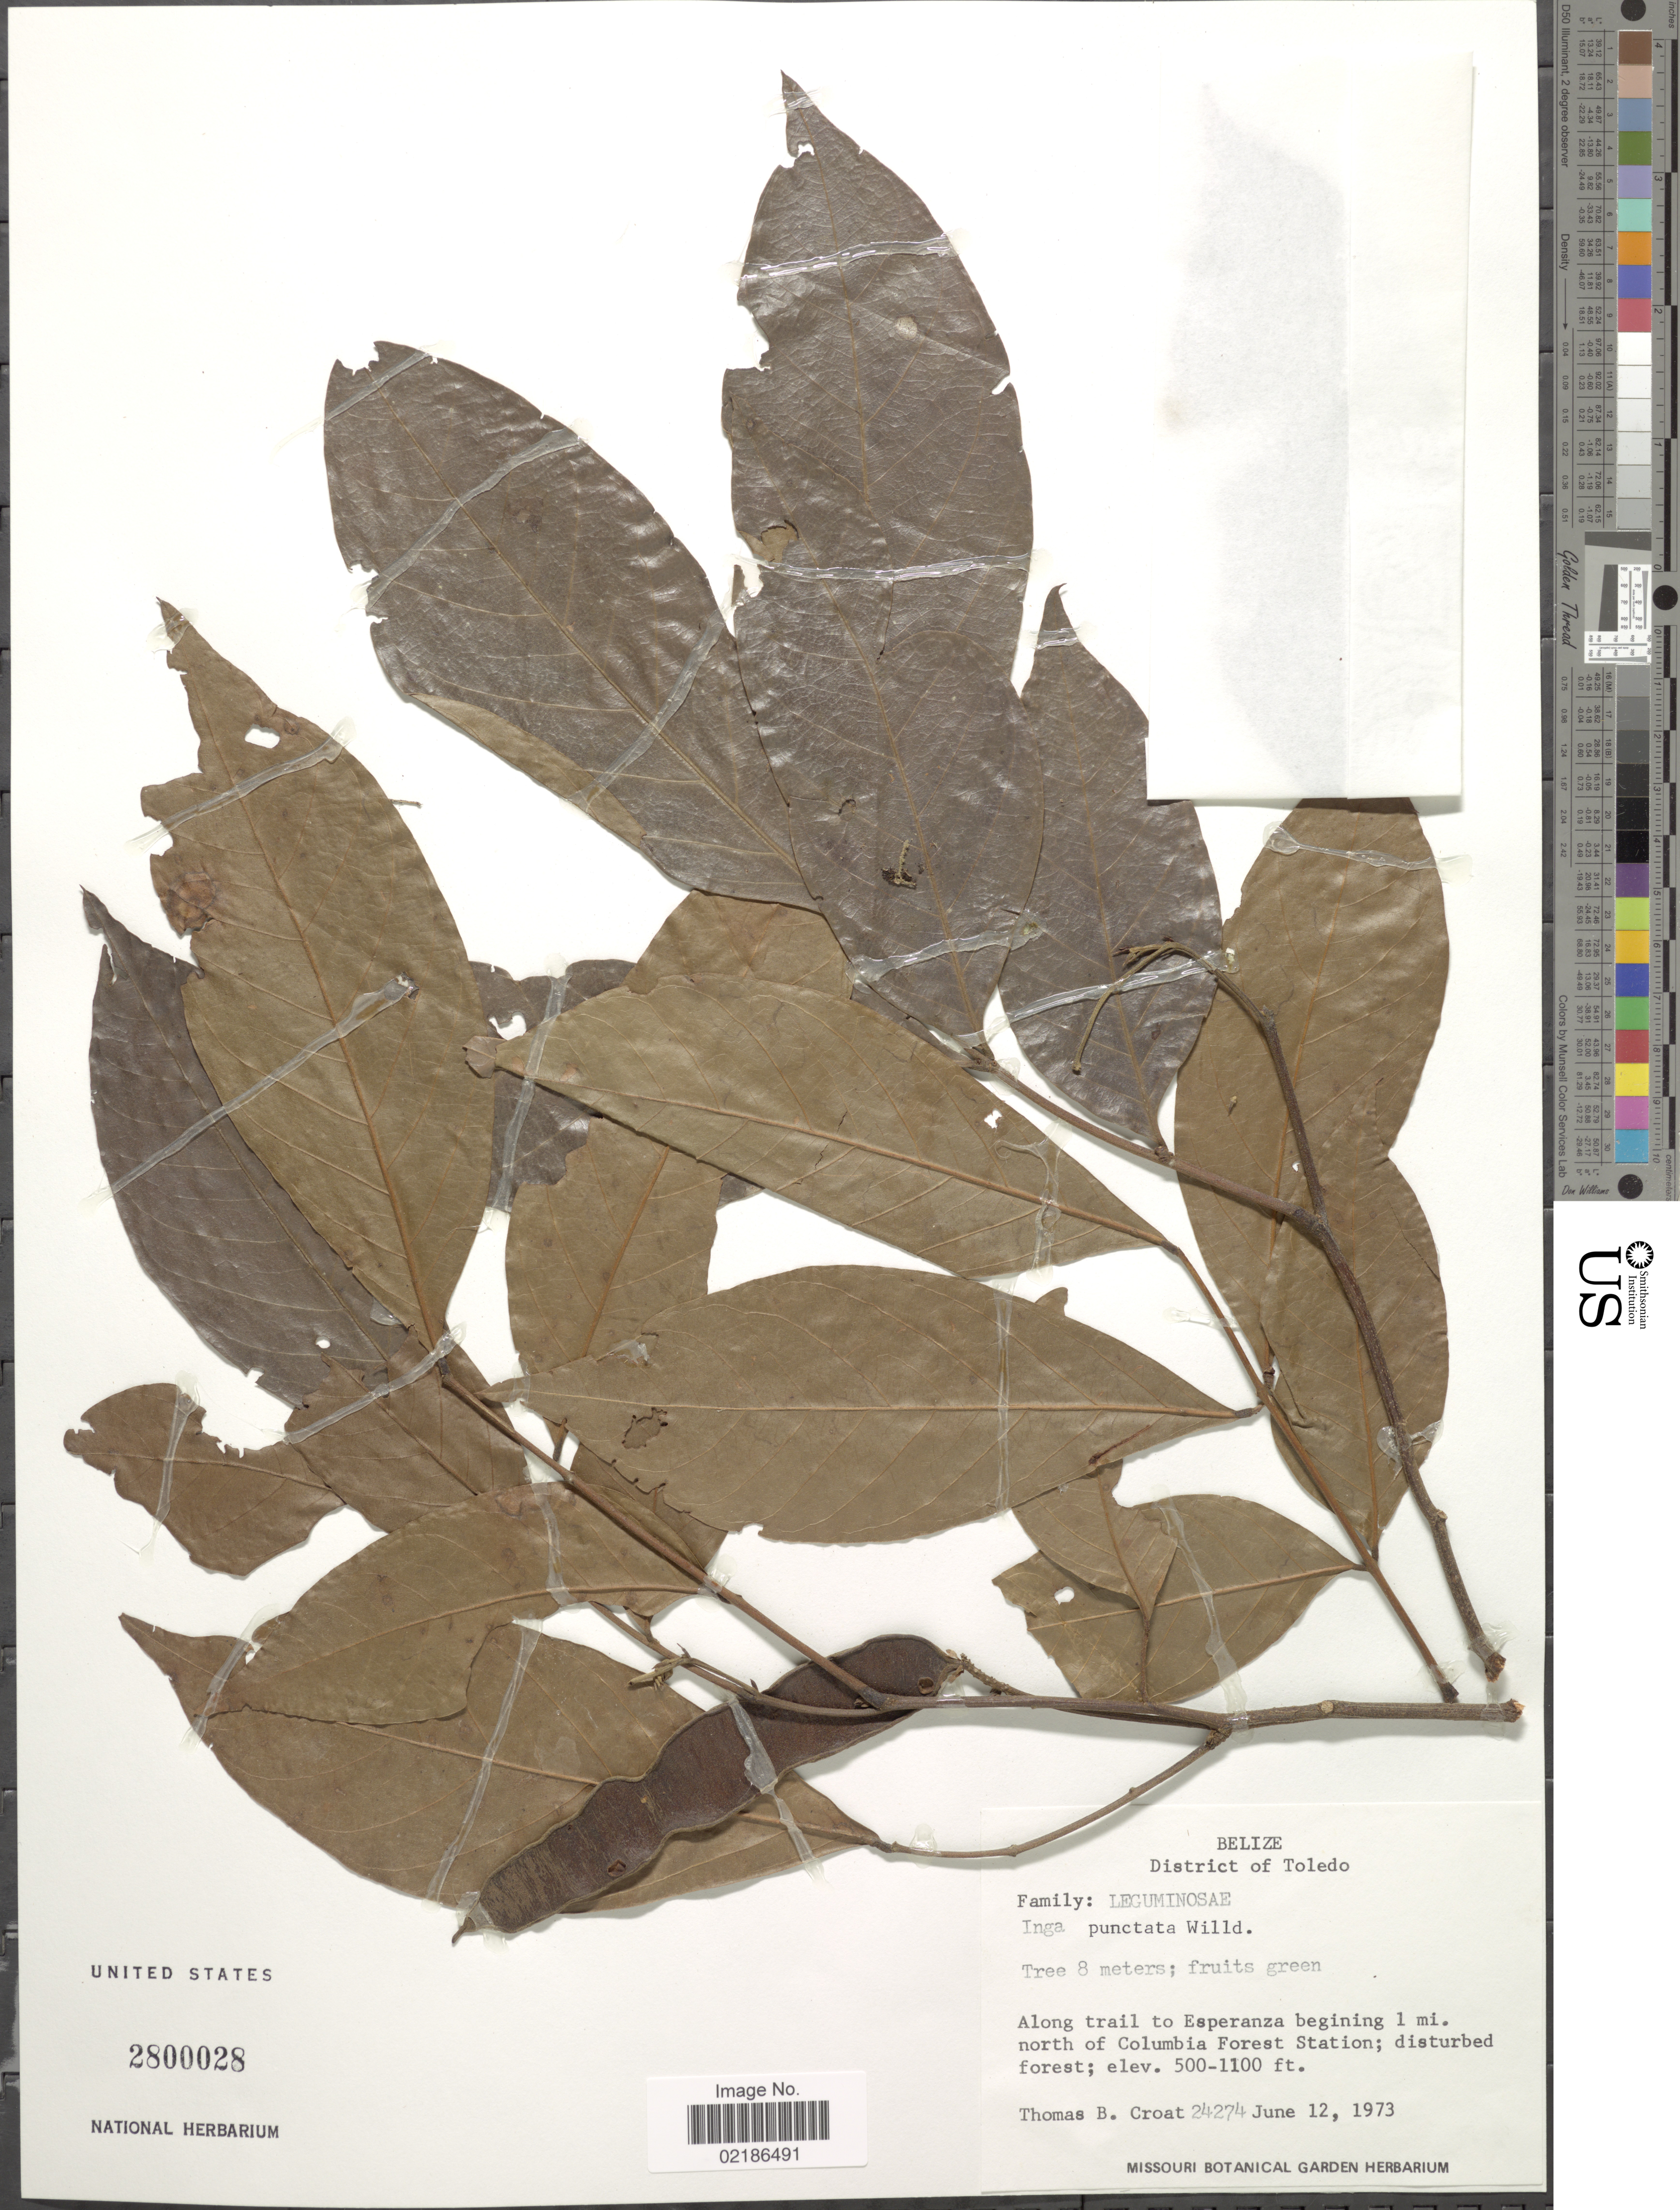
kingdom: Plantae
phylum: Tracheophyta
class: Magnoliopsida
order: Fabales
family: Fabaceae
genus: Inga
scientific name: Inga punctata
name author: Willd.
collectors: T. B. Croat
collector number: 24274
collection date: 1973-06-12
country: Belize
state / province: Toledo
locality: Along trail to Esperanza beginning 1 mi north of Columbia Forest Station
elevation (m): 152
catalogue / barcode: US 2800028